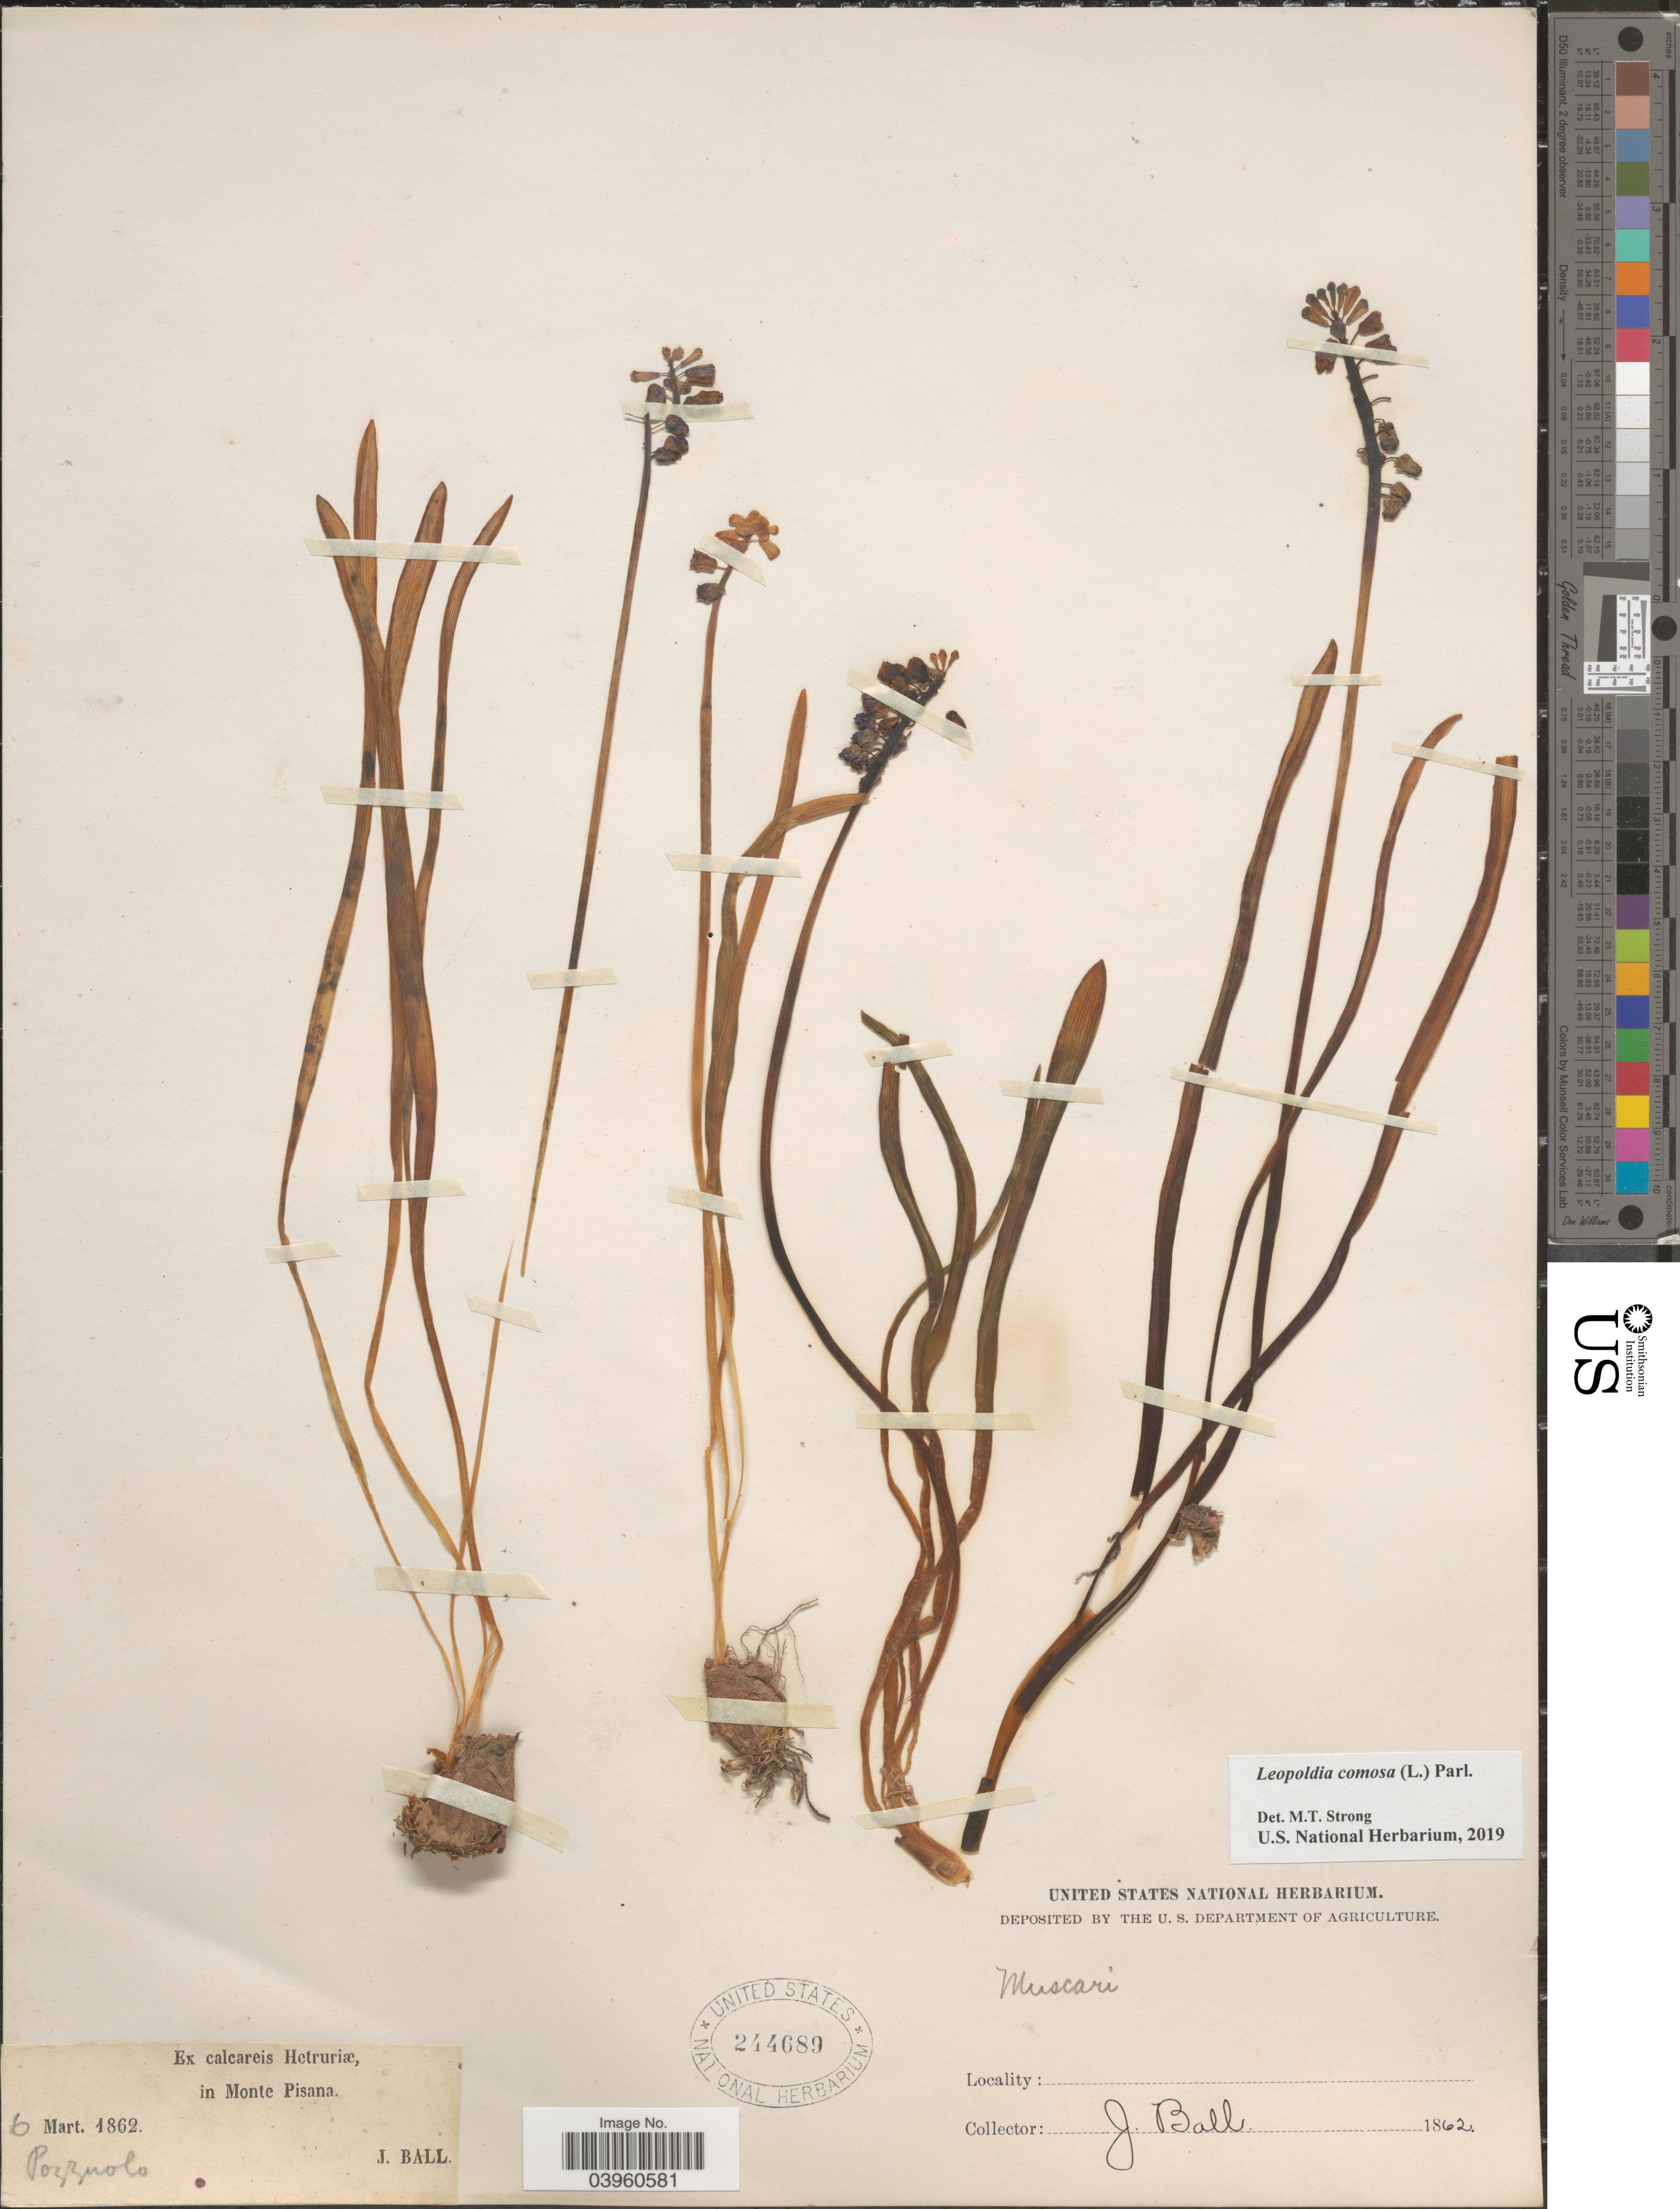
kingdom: Plantae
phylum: Tracheophyta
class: Liliopsida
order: Asparagales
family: Asparagaceae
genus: Leopoldia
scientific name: Leopoldia comosa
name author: (L.) Parl.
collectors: J. Ball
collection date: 1862-03-06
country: Italy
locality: Ex calcareis Hetruriæ, in Monte Pisana. Pozzuolo.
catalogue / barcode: US 244689